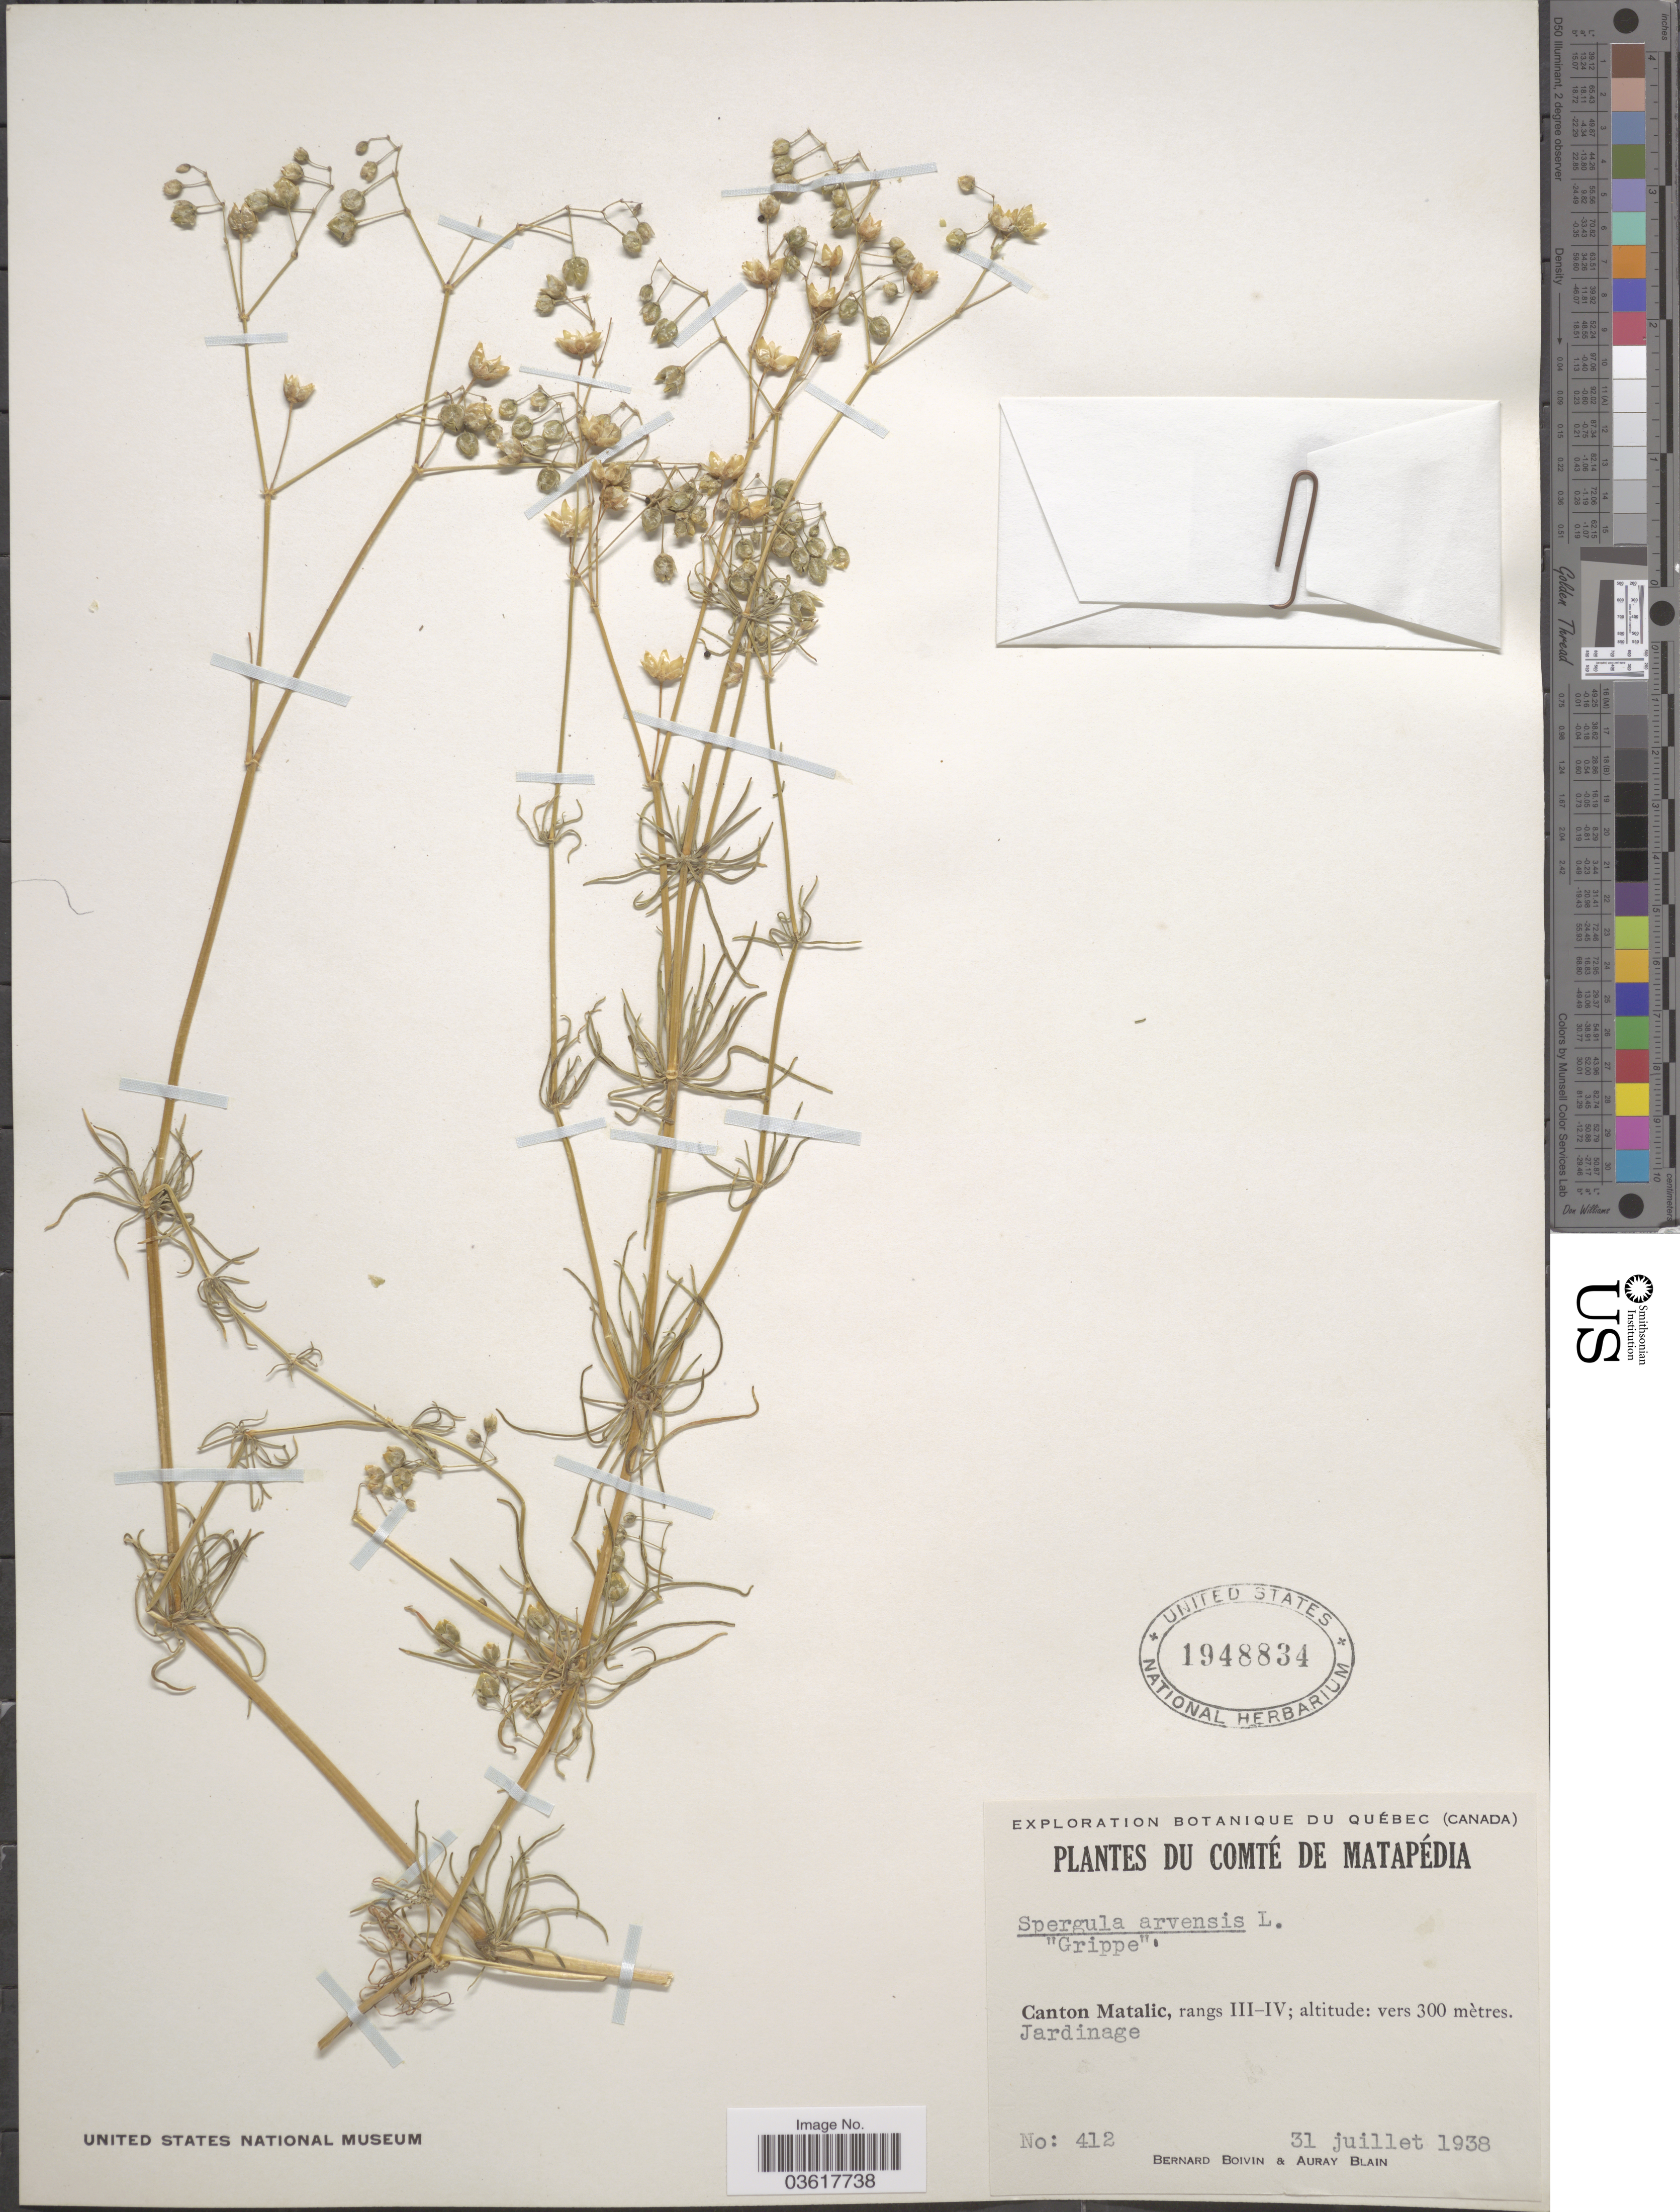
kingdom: Plantae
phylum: Tracheophyta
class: Magnoliopsida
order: Caryophyllales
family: Caryophyllaceae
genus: Spergula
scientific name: Spergula arvensis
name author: L.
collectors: J. R. B. Boivin & A. Blain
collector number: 412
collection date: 1938-07-31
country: Canada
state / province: Quebec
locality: Comté de Matapédia. Canton Matalic, rangs III-IV. Jardinage.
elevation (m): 300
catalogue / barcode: US 1948834